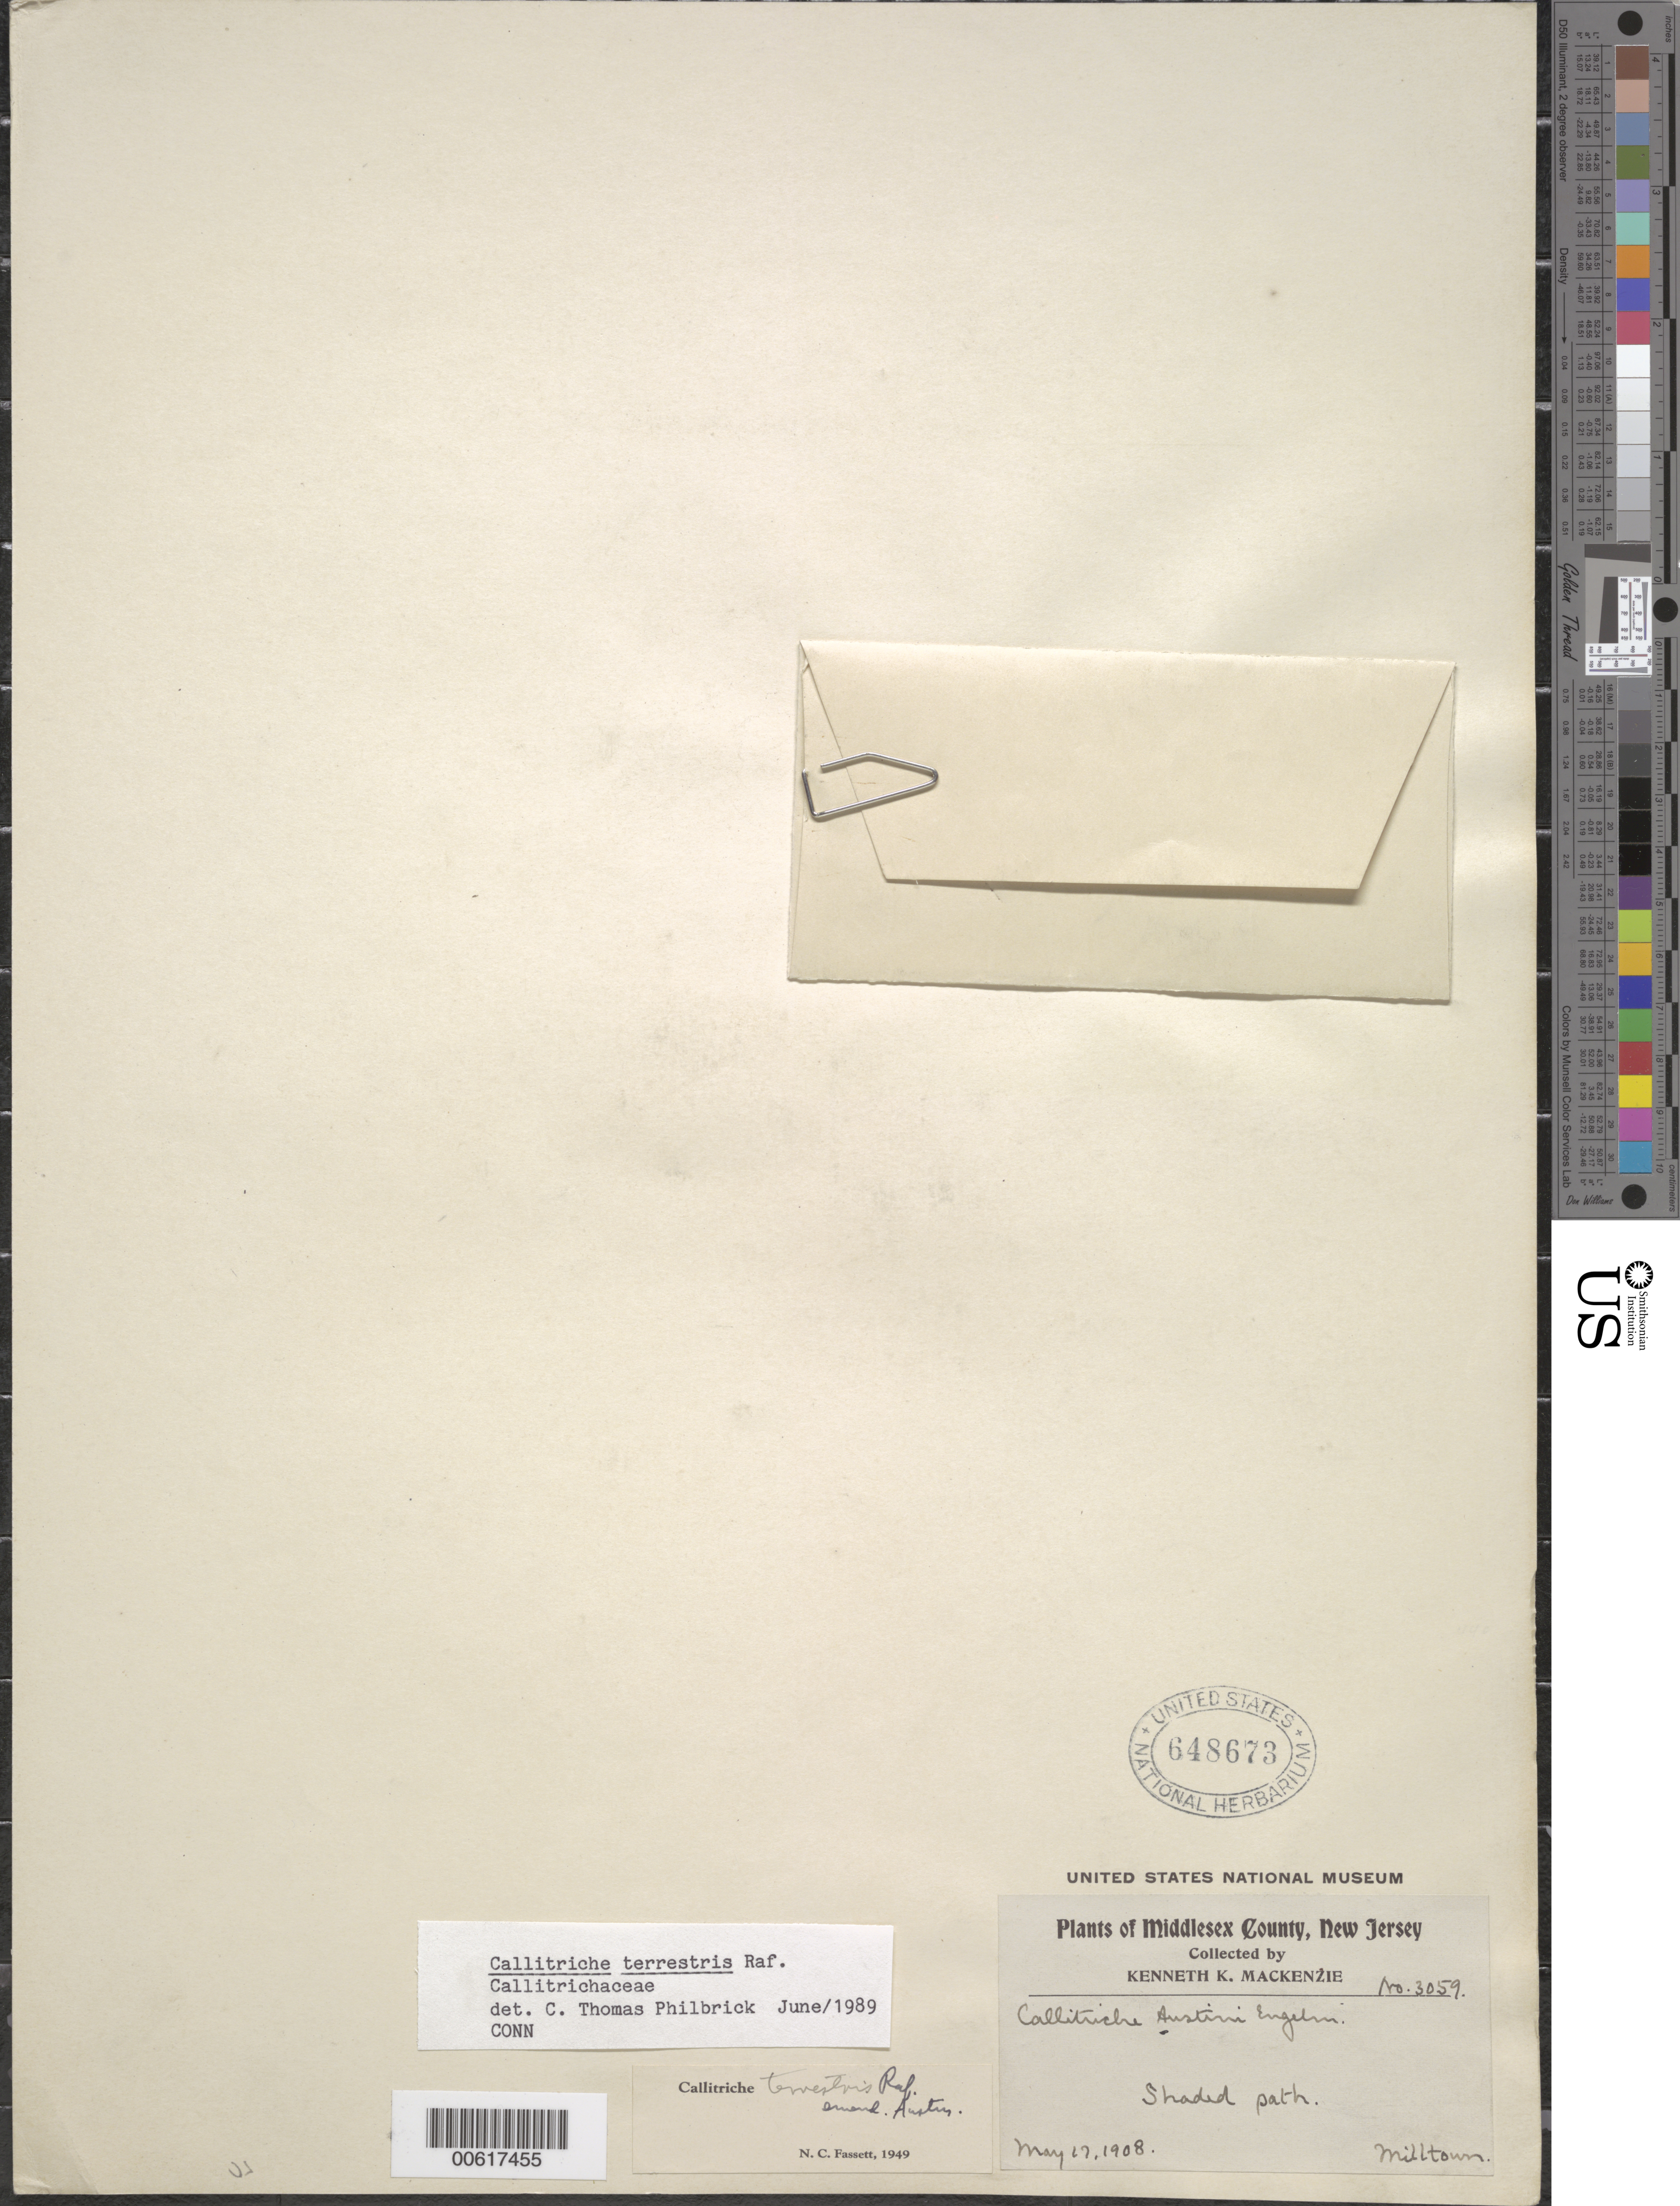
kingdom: Plantae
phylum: Tracheophyta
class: Magnoliopsida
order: Lamiales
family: Plantaginaceae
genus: Callitriche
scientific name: Callitriche terrestris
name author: Raf.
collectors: K. K. Mackenzie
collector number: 3059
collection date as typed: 17 May 1908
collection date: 1908-05-17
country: United States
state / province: New Jersey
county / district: Middlesex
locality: Milltown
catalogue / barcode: US 648673